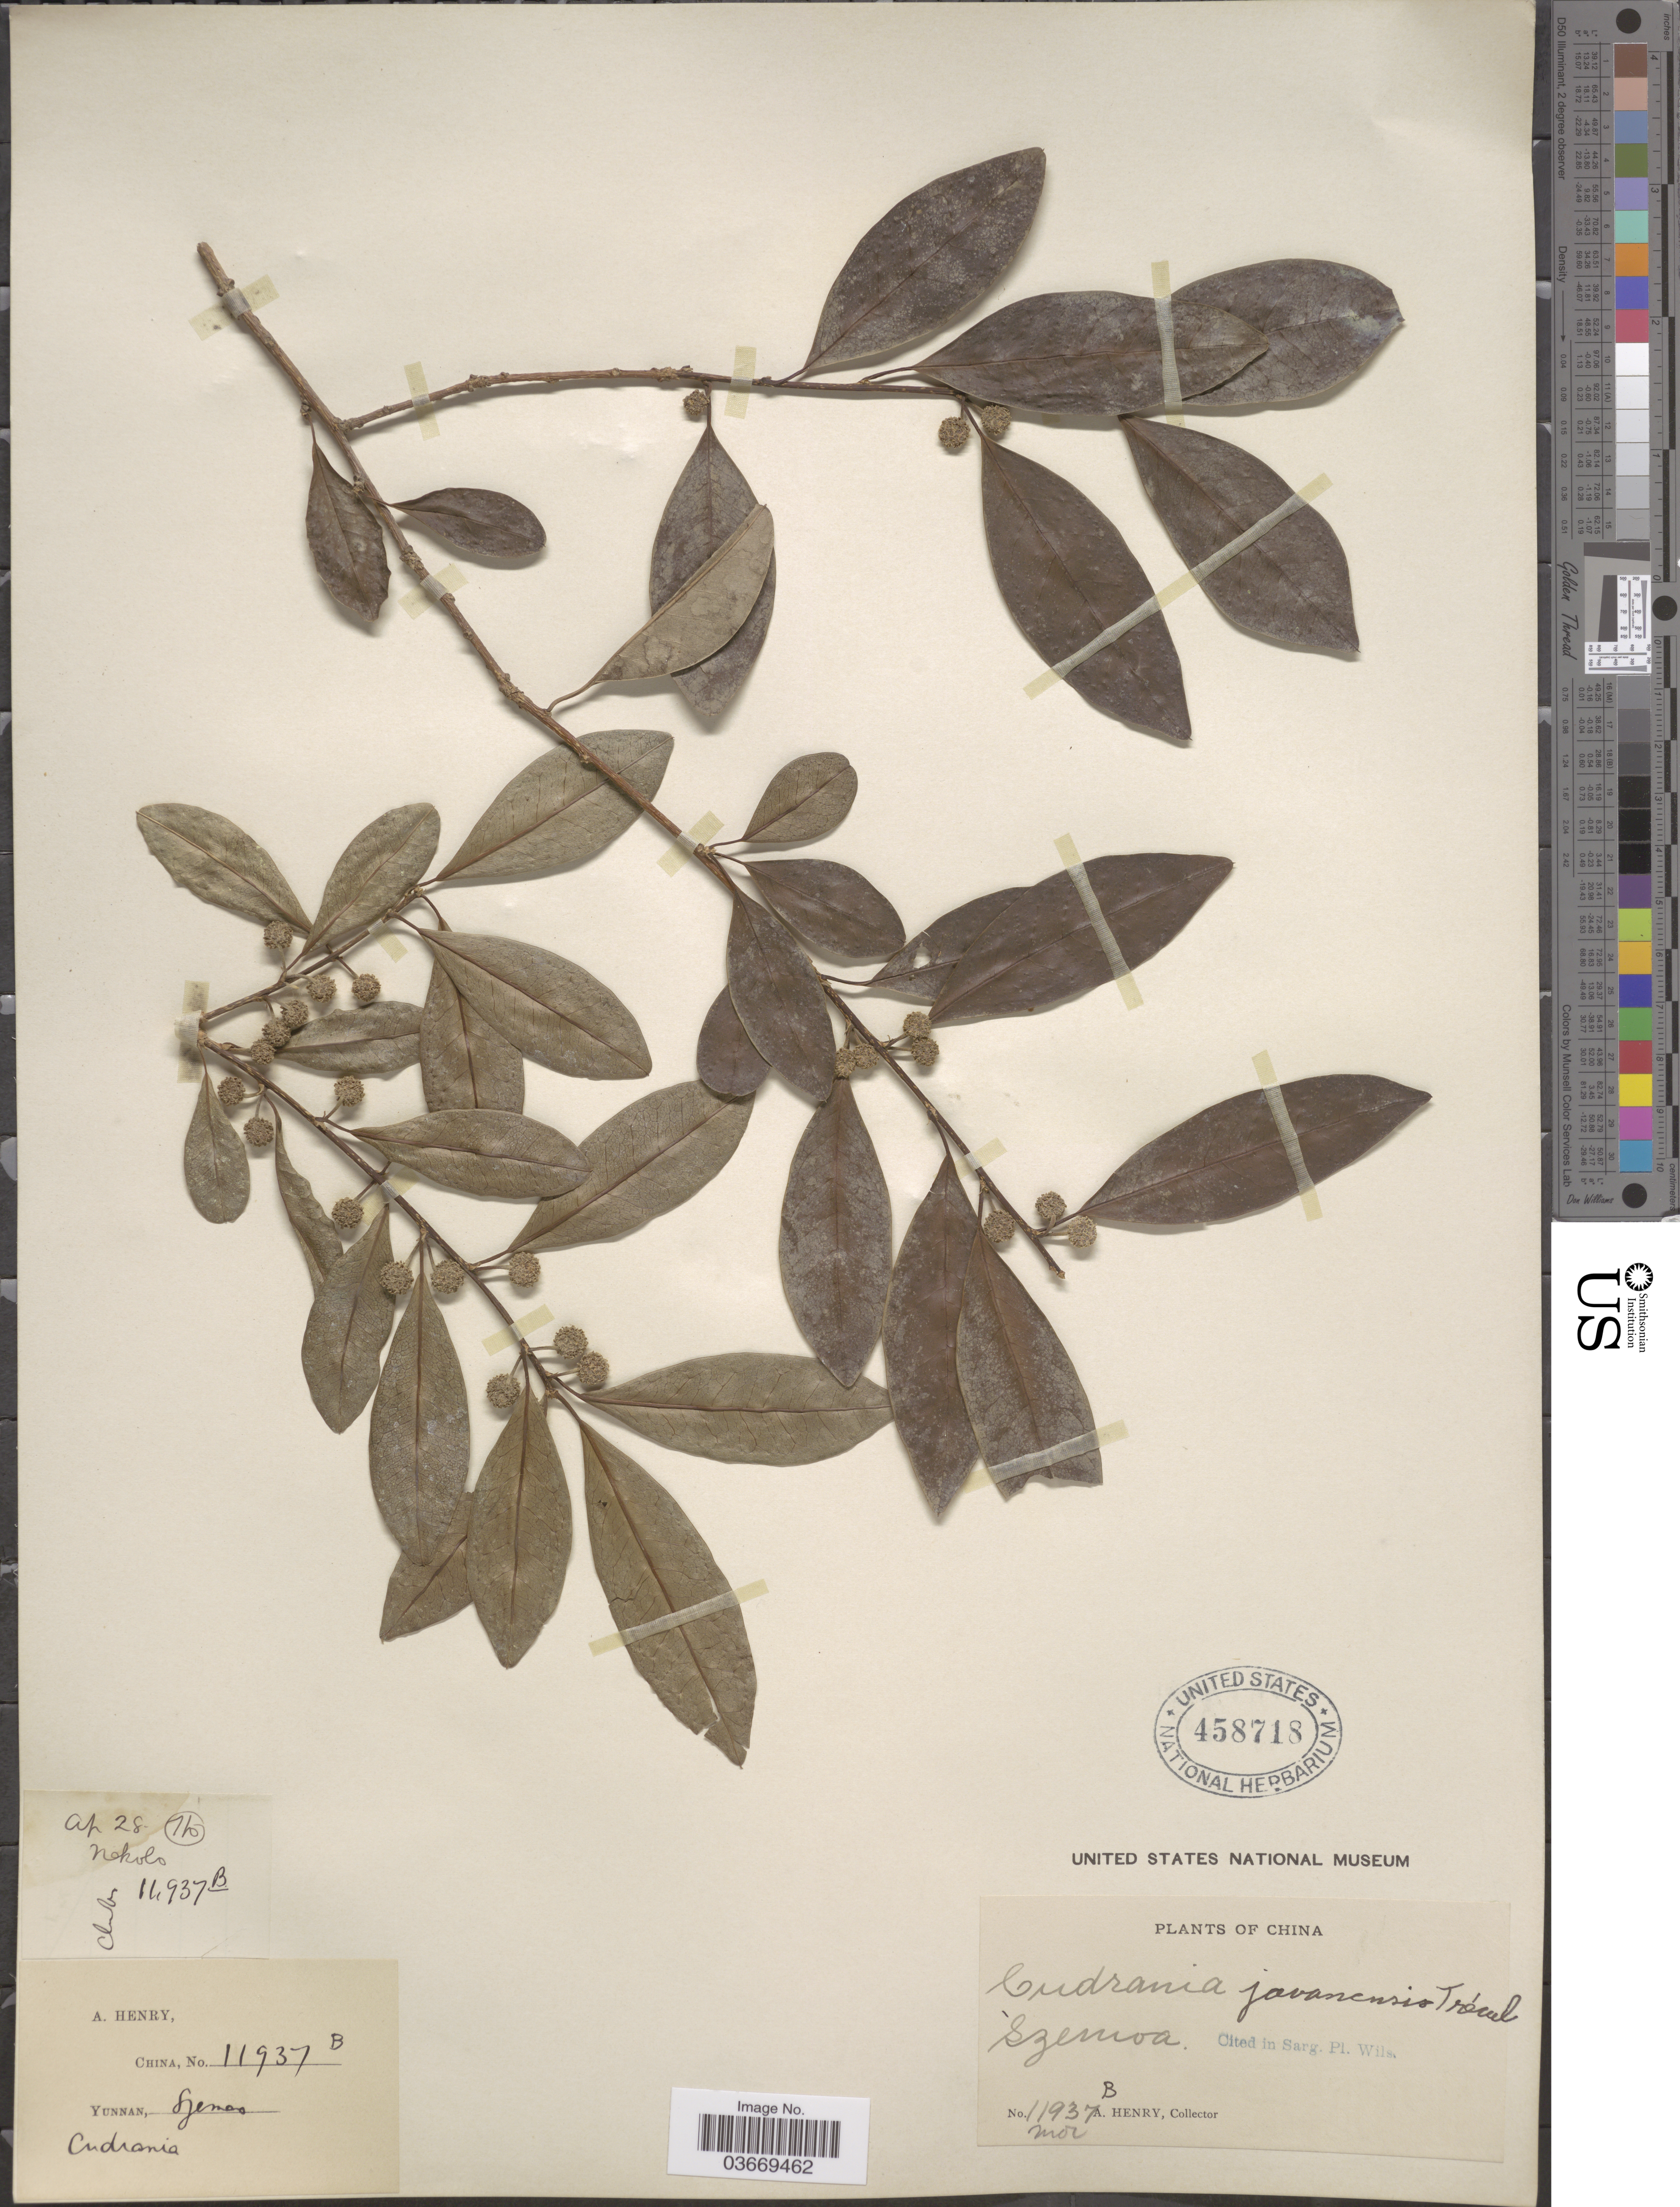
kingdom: Plantae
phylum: Tracheophyta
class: Magnoliopsida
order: Rosales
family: Moraceae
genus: Maclura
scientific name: Maclura cochinchinensis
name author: (Lour.) Corner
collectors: A. Henry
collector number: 11937 B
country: China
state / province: Yunnan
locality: Szemao.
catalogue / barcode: US 458718